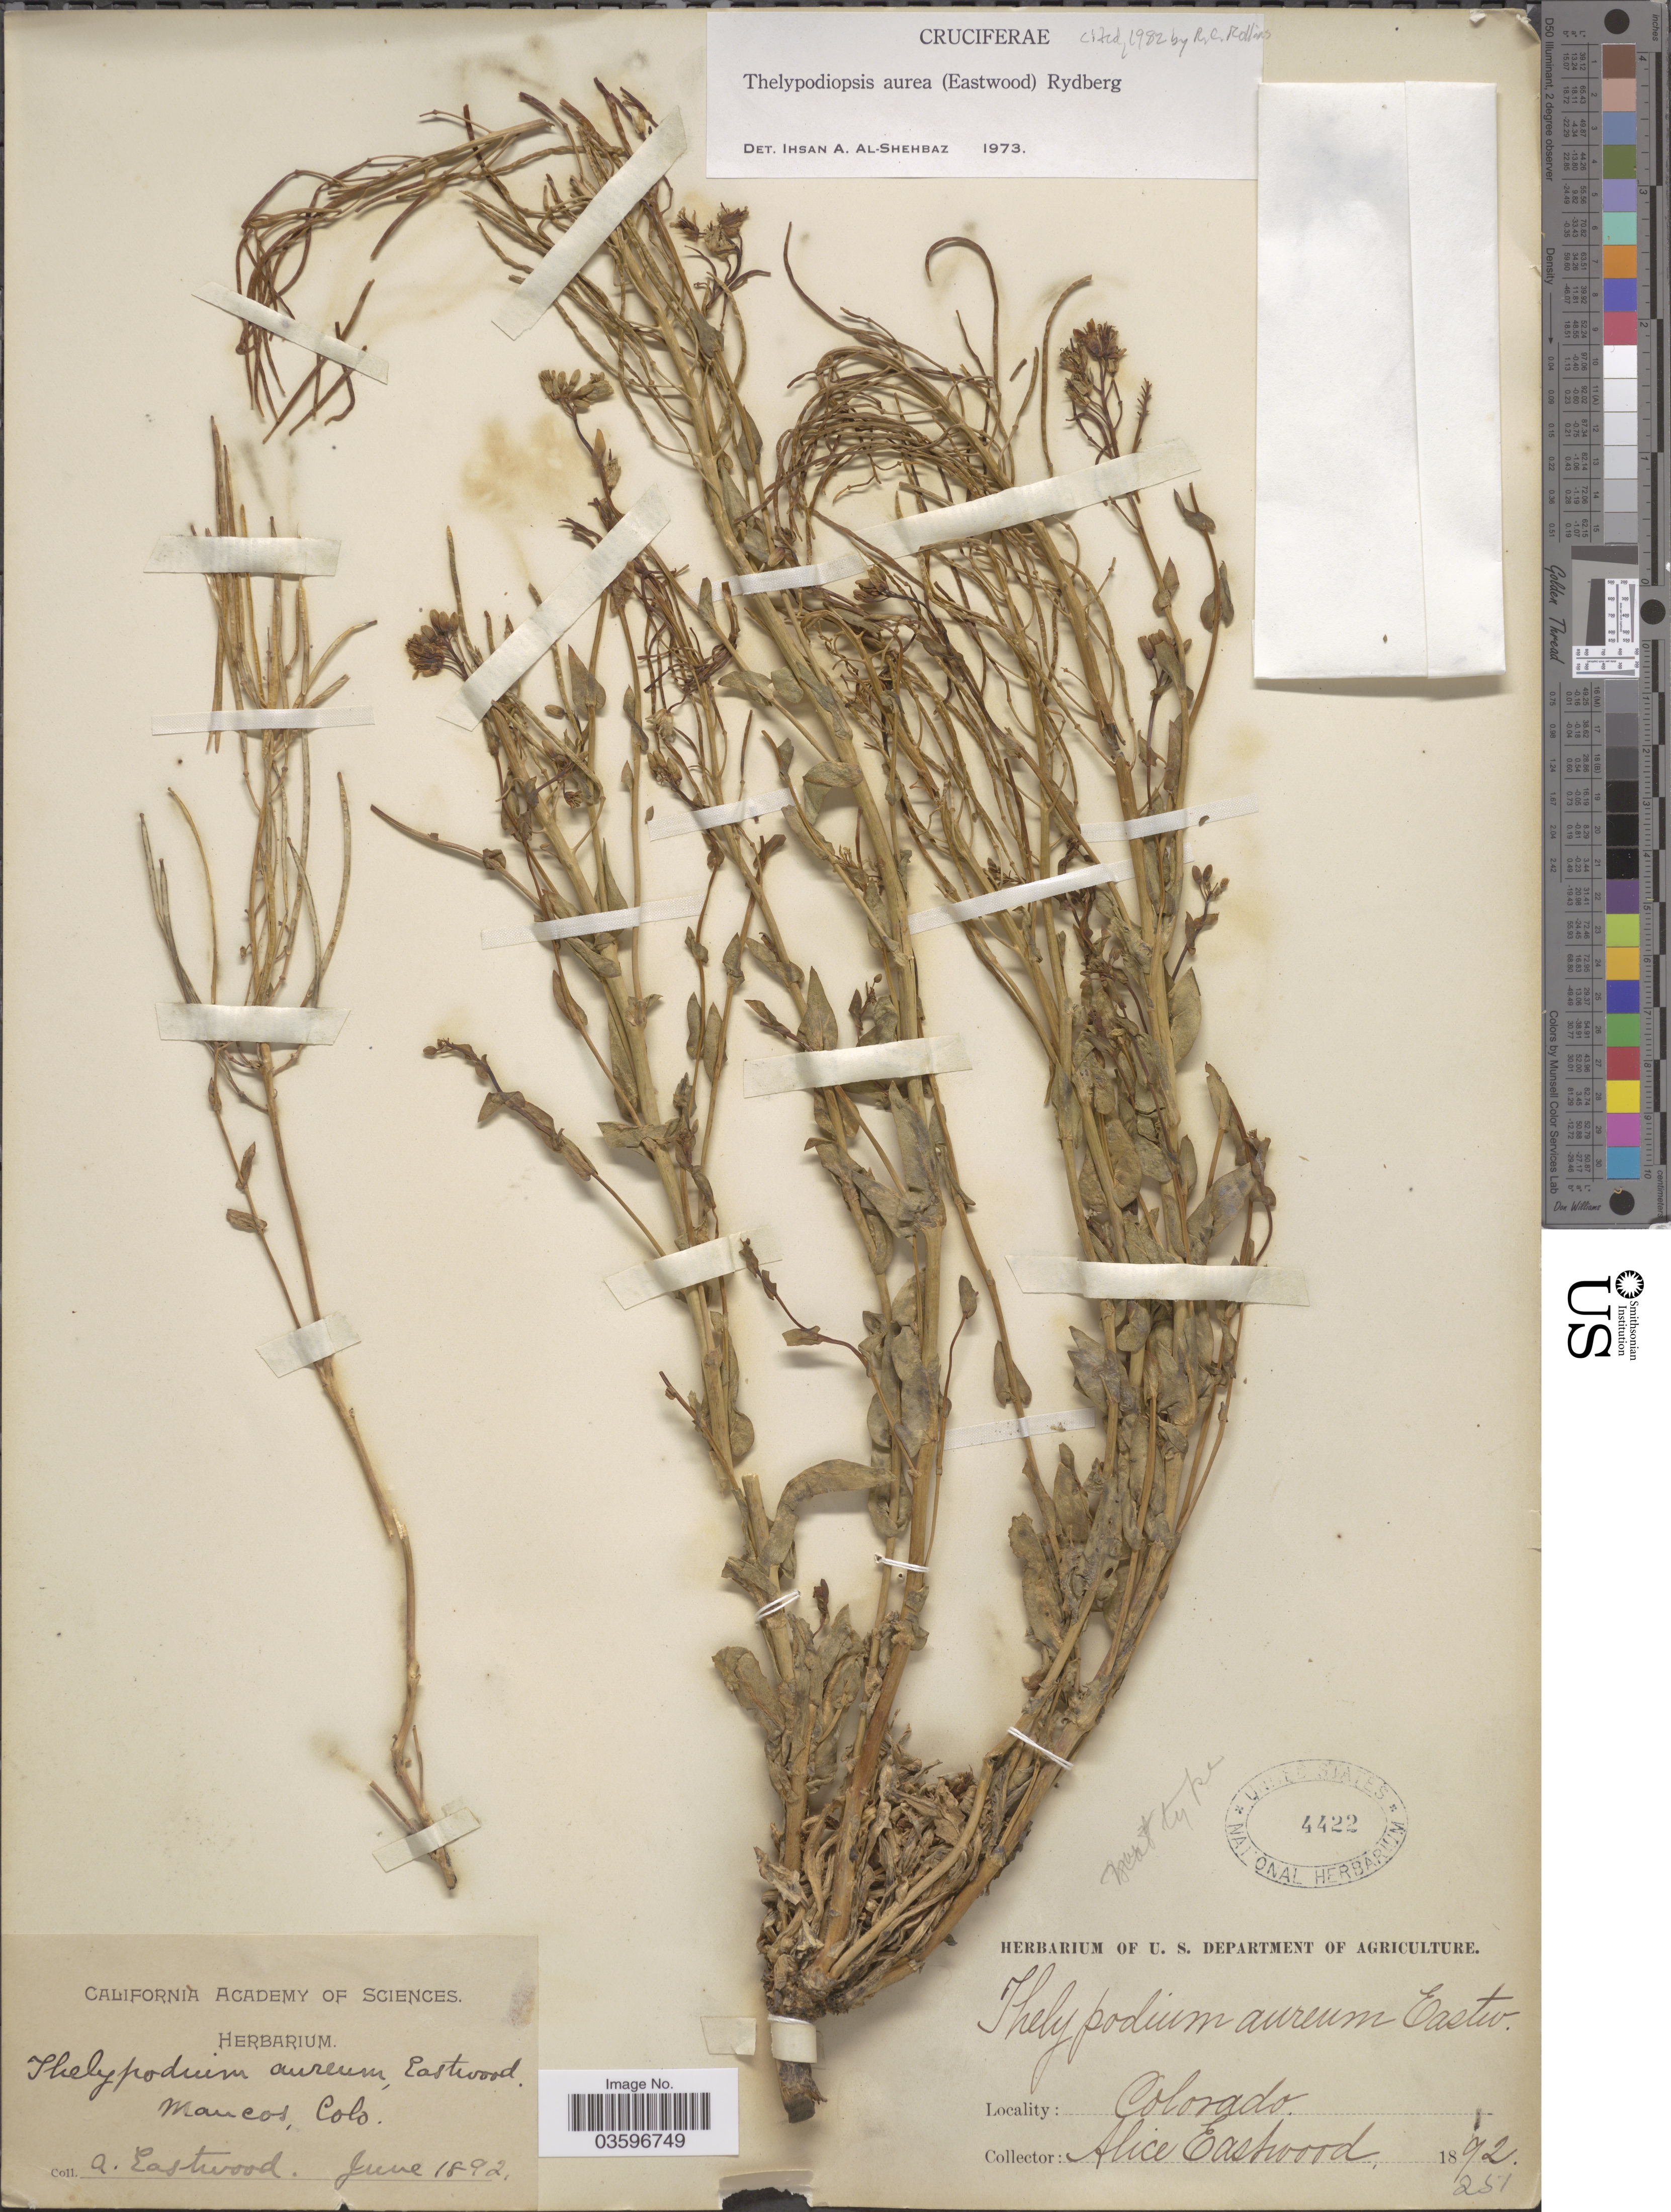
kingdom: Plantae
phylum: Tracheophyta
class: Magnoliopsida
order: Brassicales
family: Brassicaceae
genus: Thelypodiopsis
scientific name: Thelypodiopsis aurea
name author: (Eastw.) Rydb.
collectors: A. Eastwood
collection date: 1892-06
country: United States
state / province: Colorado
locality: Mancos.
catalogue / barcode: US 4422